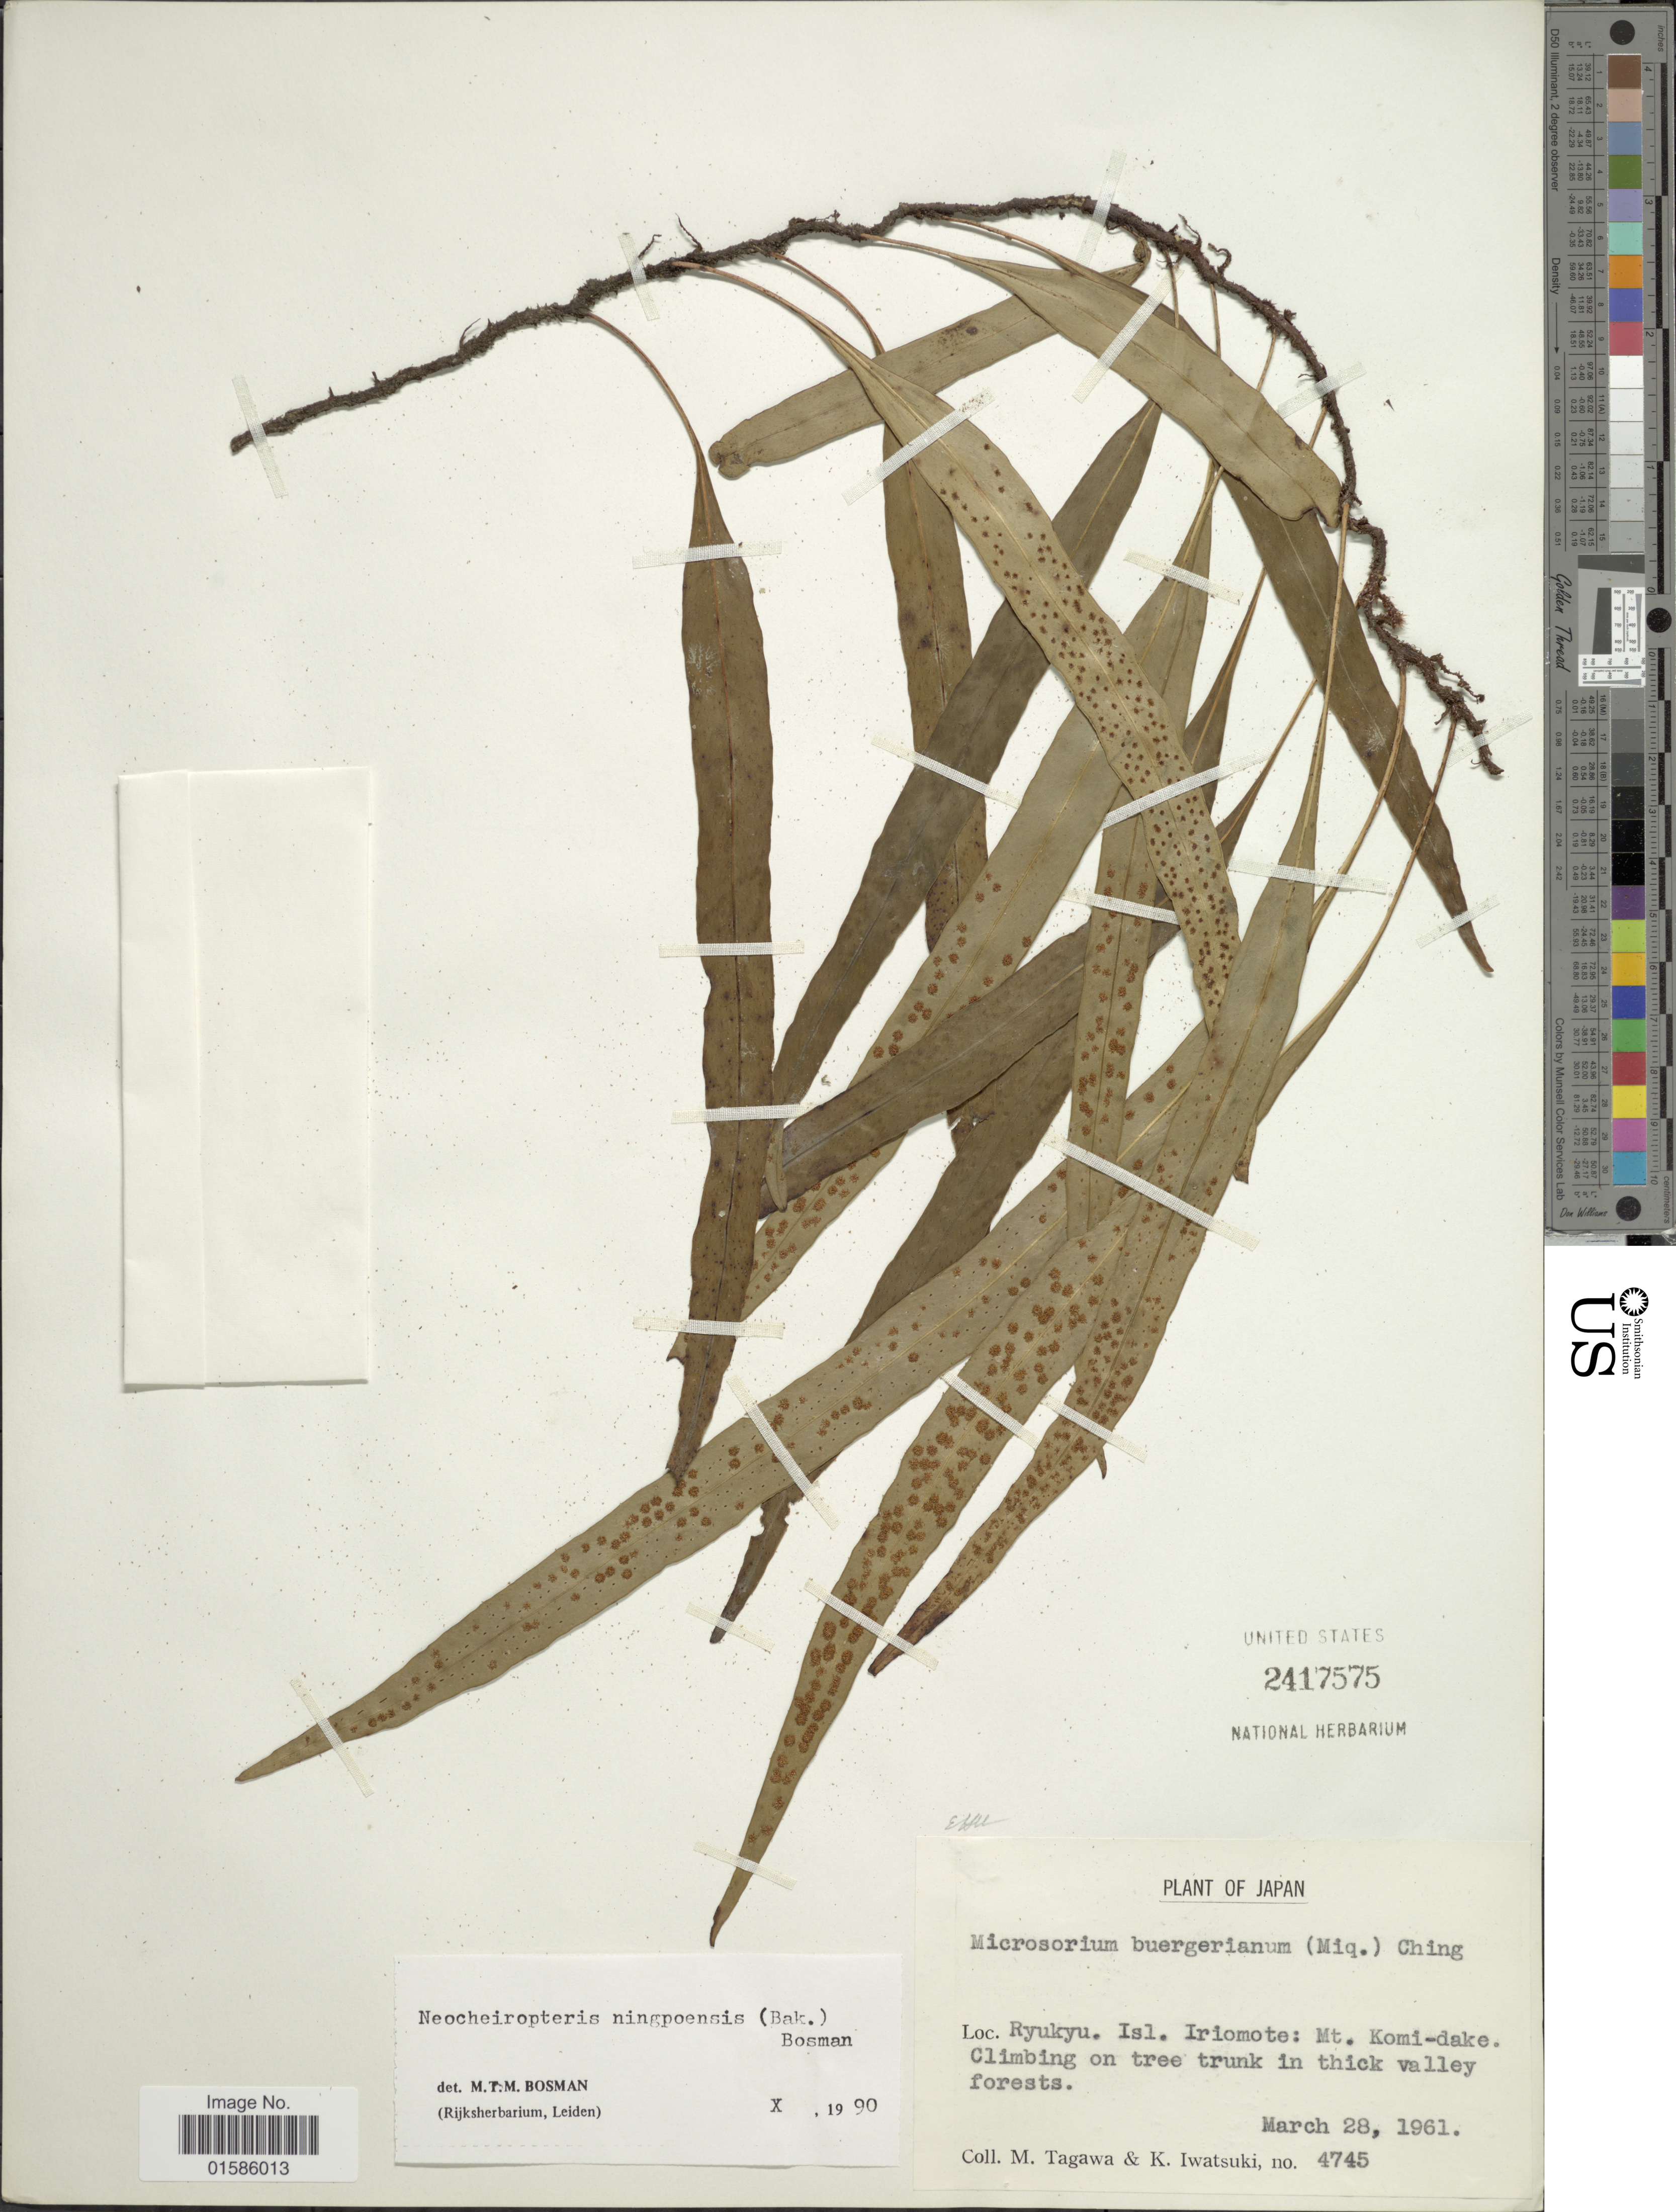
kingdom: Plantae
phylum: Tracheophyta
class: Polypodiopsida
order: Polypodiales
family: Polypodiaceae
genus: Microsorum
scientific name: Microsorum ningpoensis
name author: (Baker)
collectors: M. Tagawa & K. Iwatsuki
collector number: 4745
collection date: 1961-03-28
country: Japan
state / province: Okinawa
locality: Ryukyu Isl Iriomote: Mt Komi-dake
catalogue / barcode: US 2417575